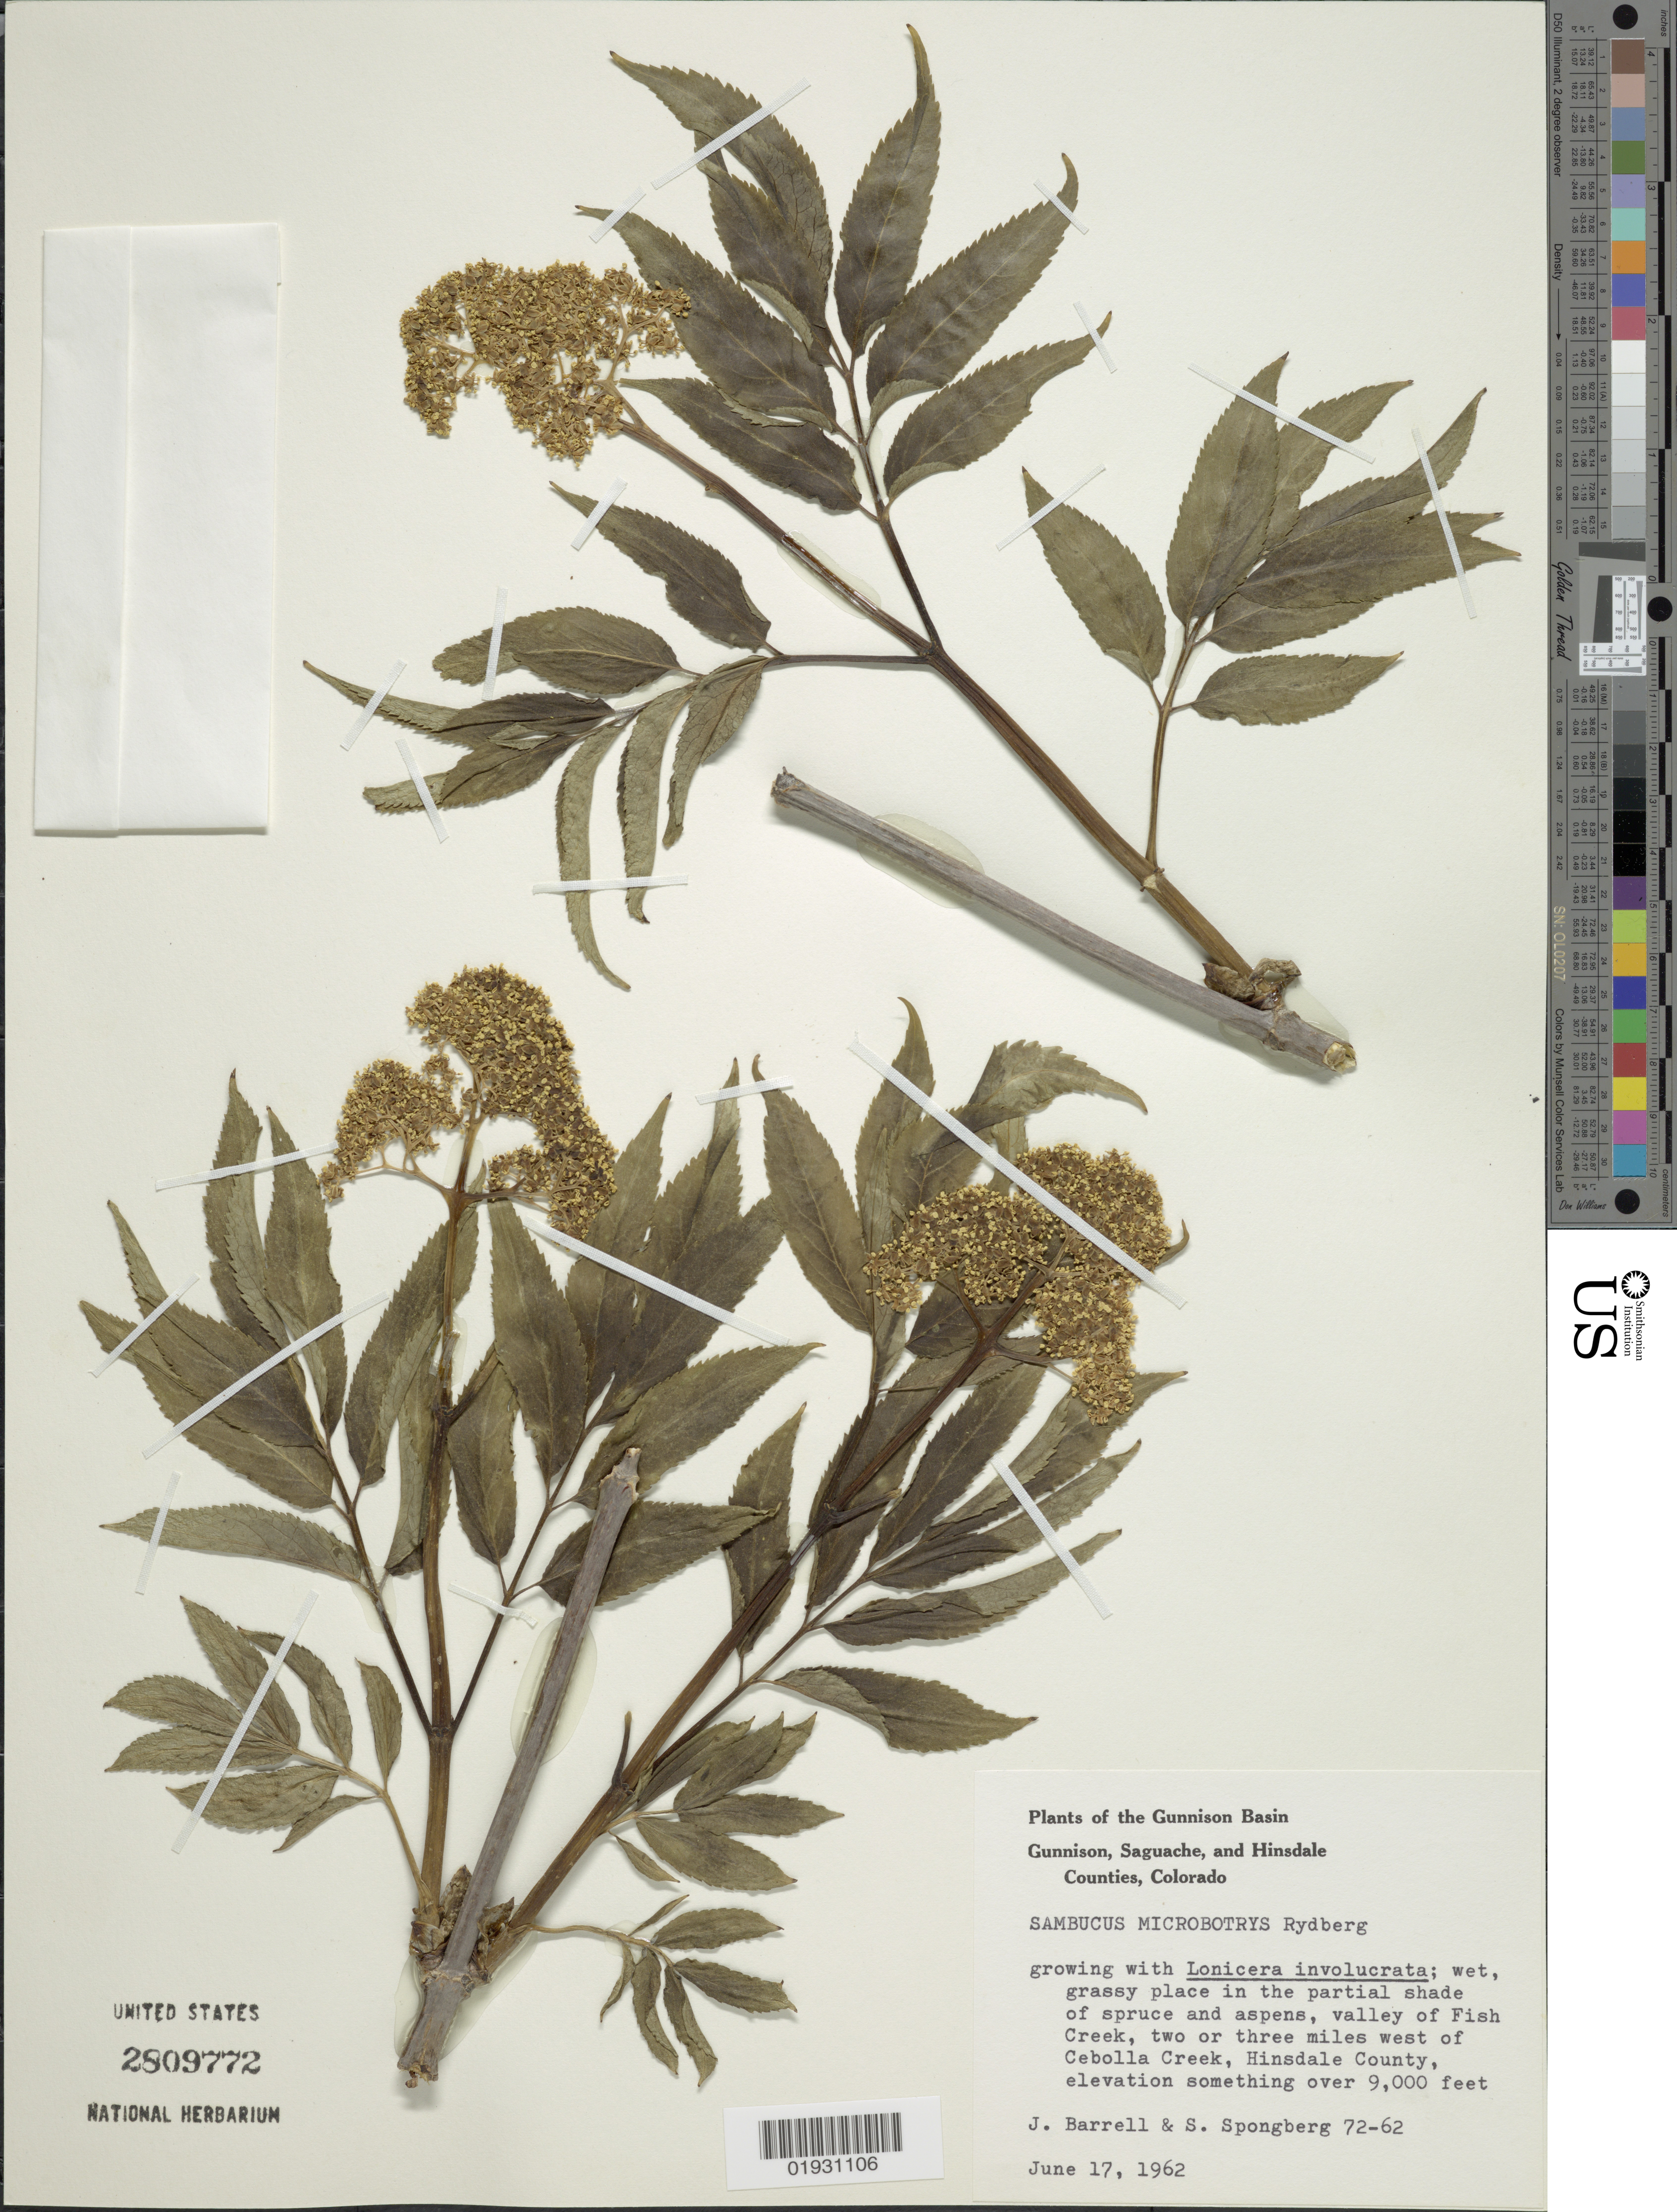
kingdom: Plantae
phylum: Tracheophyta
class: Magnoliopsida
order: Dipsacales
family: Viburnaceae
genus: Sambucus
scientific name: Sambucus microbotrys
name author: Rydb.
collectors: J. Barrell & S. A.Spongberg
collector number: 72-62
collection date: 1962-06-17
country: United States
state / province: Colorado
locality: Gunnison Basin. Gunnison, Saguache, and Hinsdale Counties, valley of Fish Creek, two or three miles west of Cebolla Creek, Hinsdale County.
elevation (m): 2743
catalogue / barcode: US 2809772